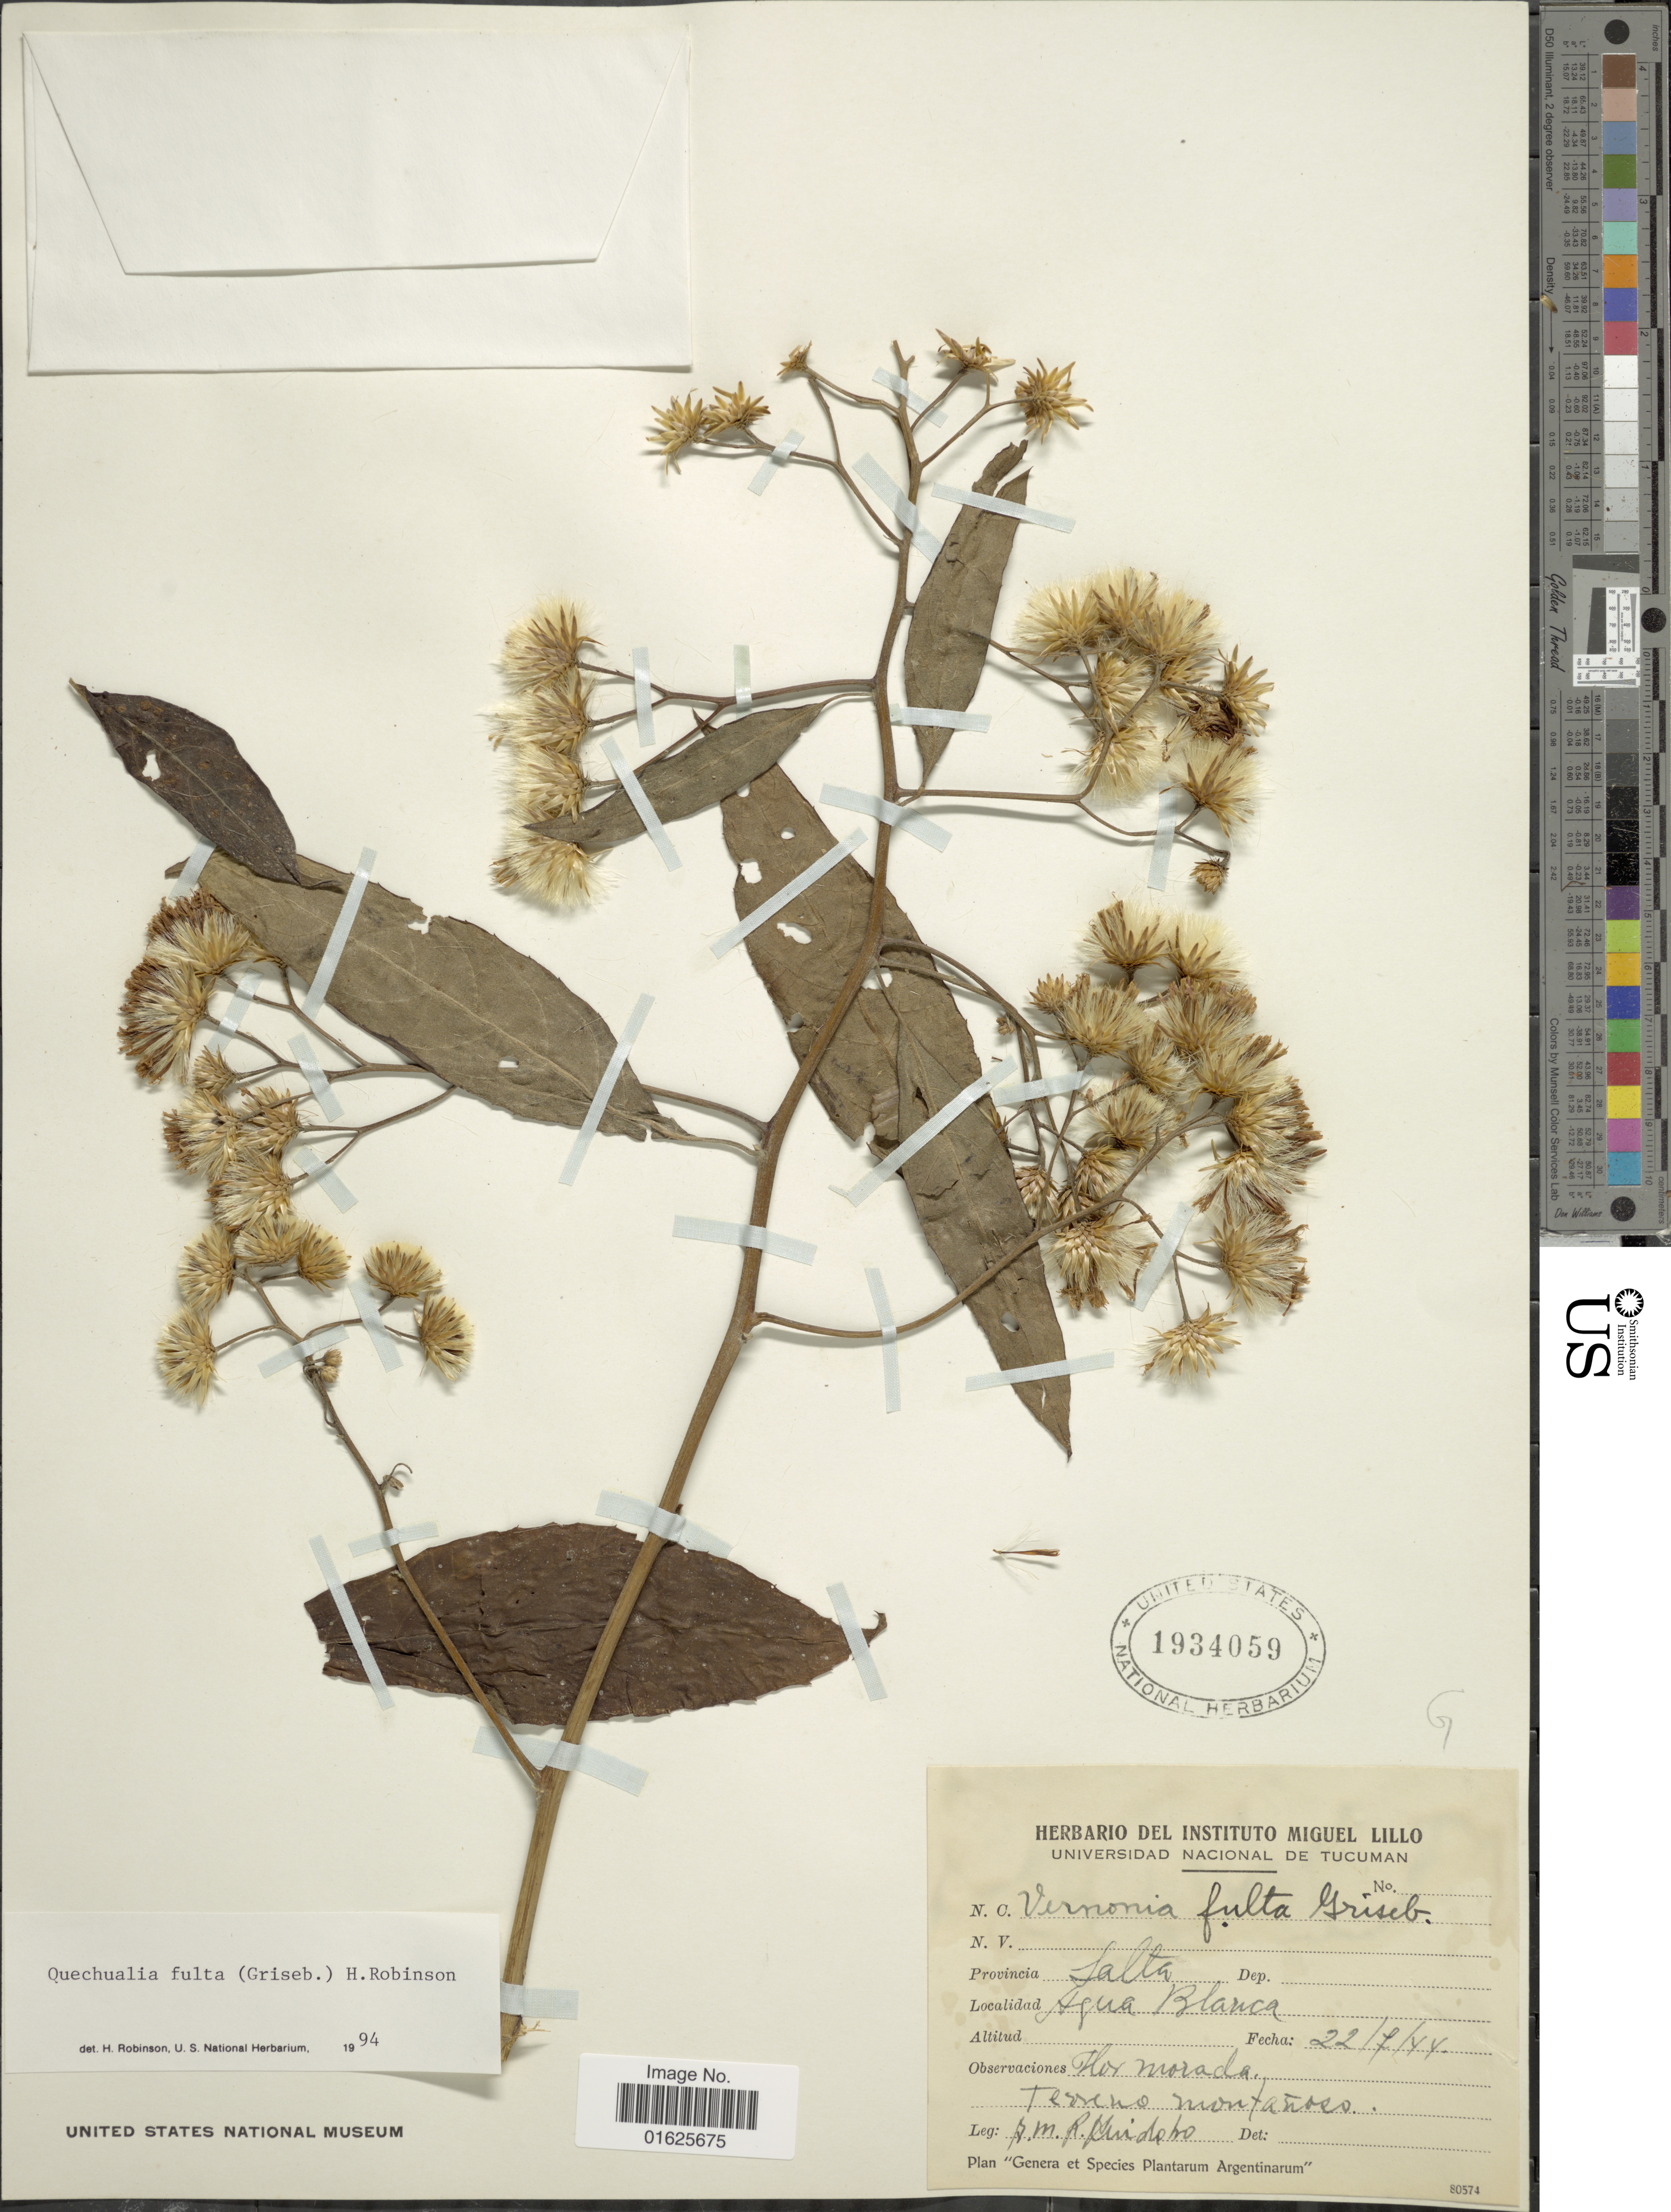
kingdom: Plantae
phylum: Tracheophyta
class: Magnoliopsida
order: Asterales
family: Asteraceae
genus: Quechualia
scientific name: Quechualia fulta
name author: (Griseb.) H. Rob.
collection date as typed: Transcribed d/m/y: 22/7/44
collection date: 1944-07-22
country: Argentina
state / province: Salta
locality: Agua Blanca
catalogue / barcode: US 1934059